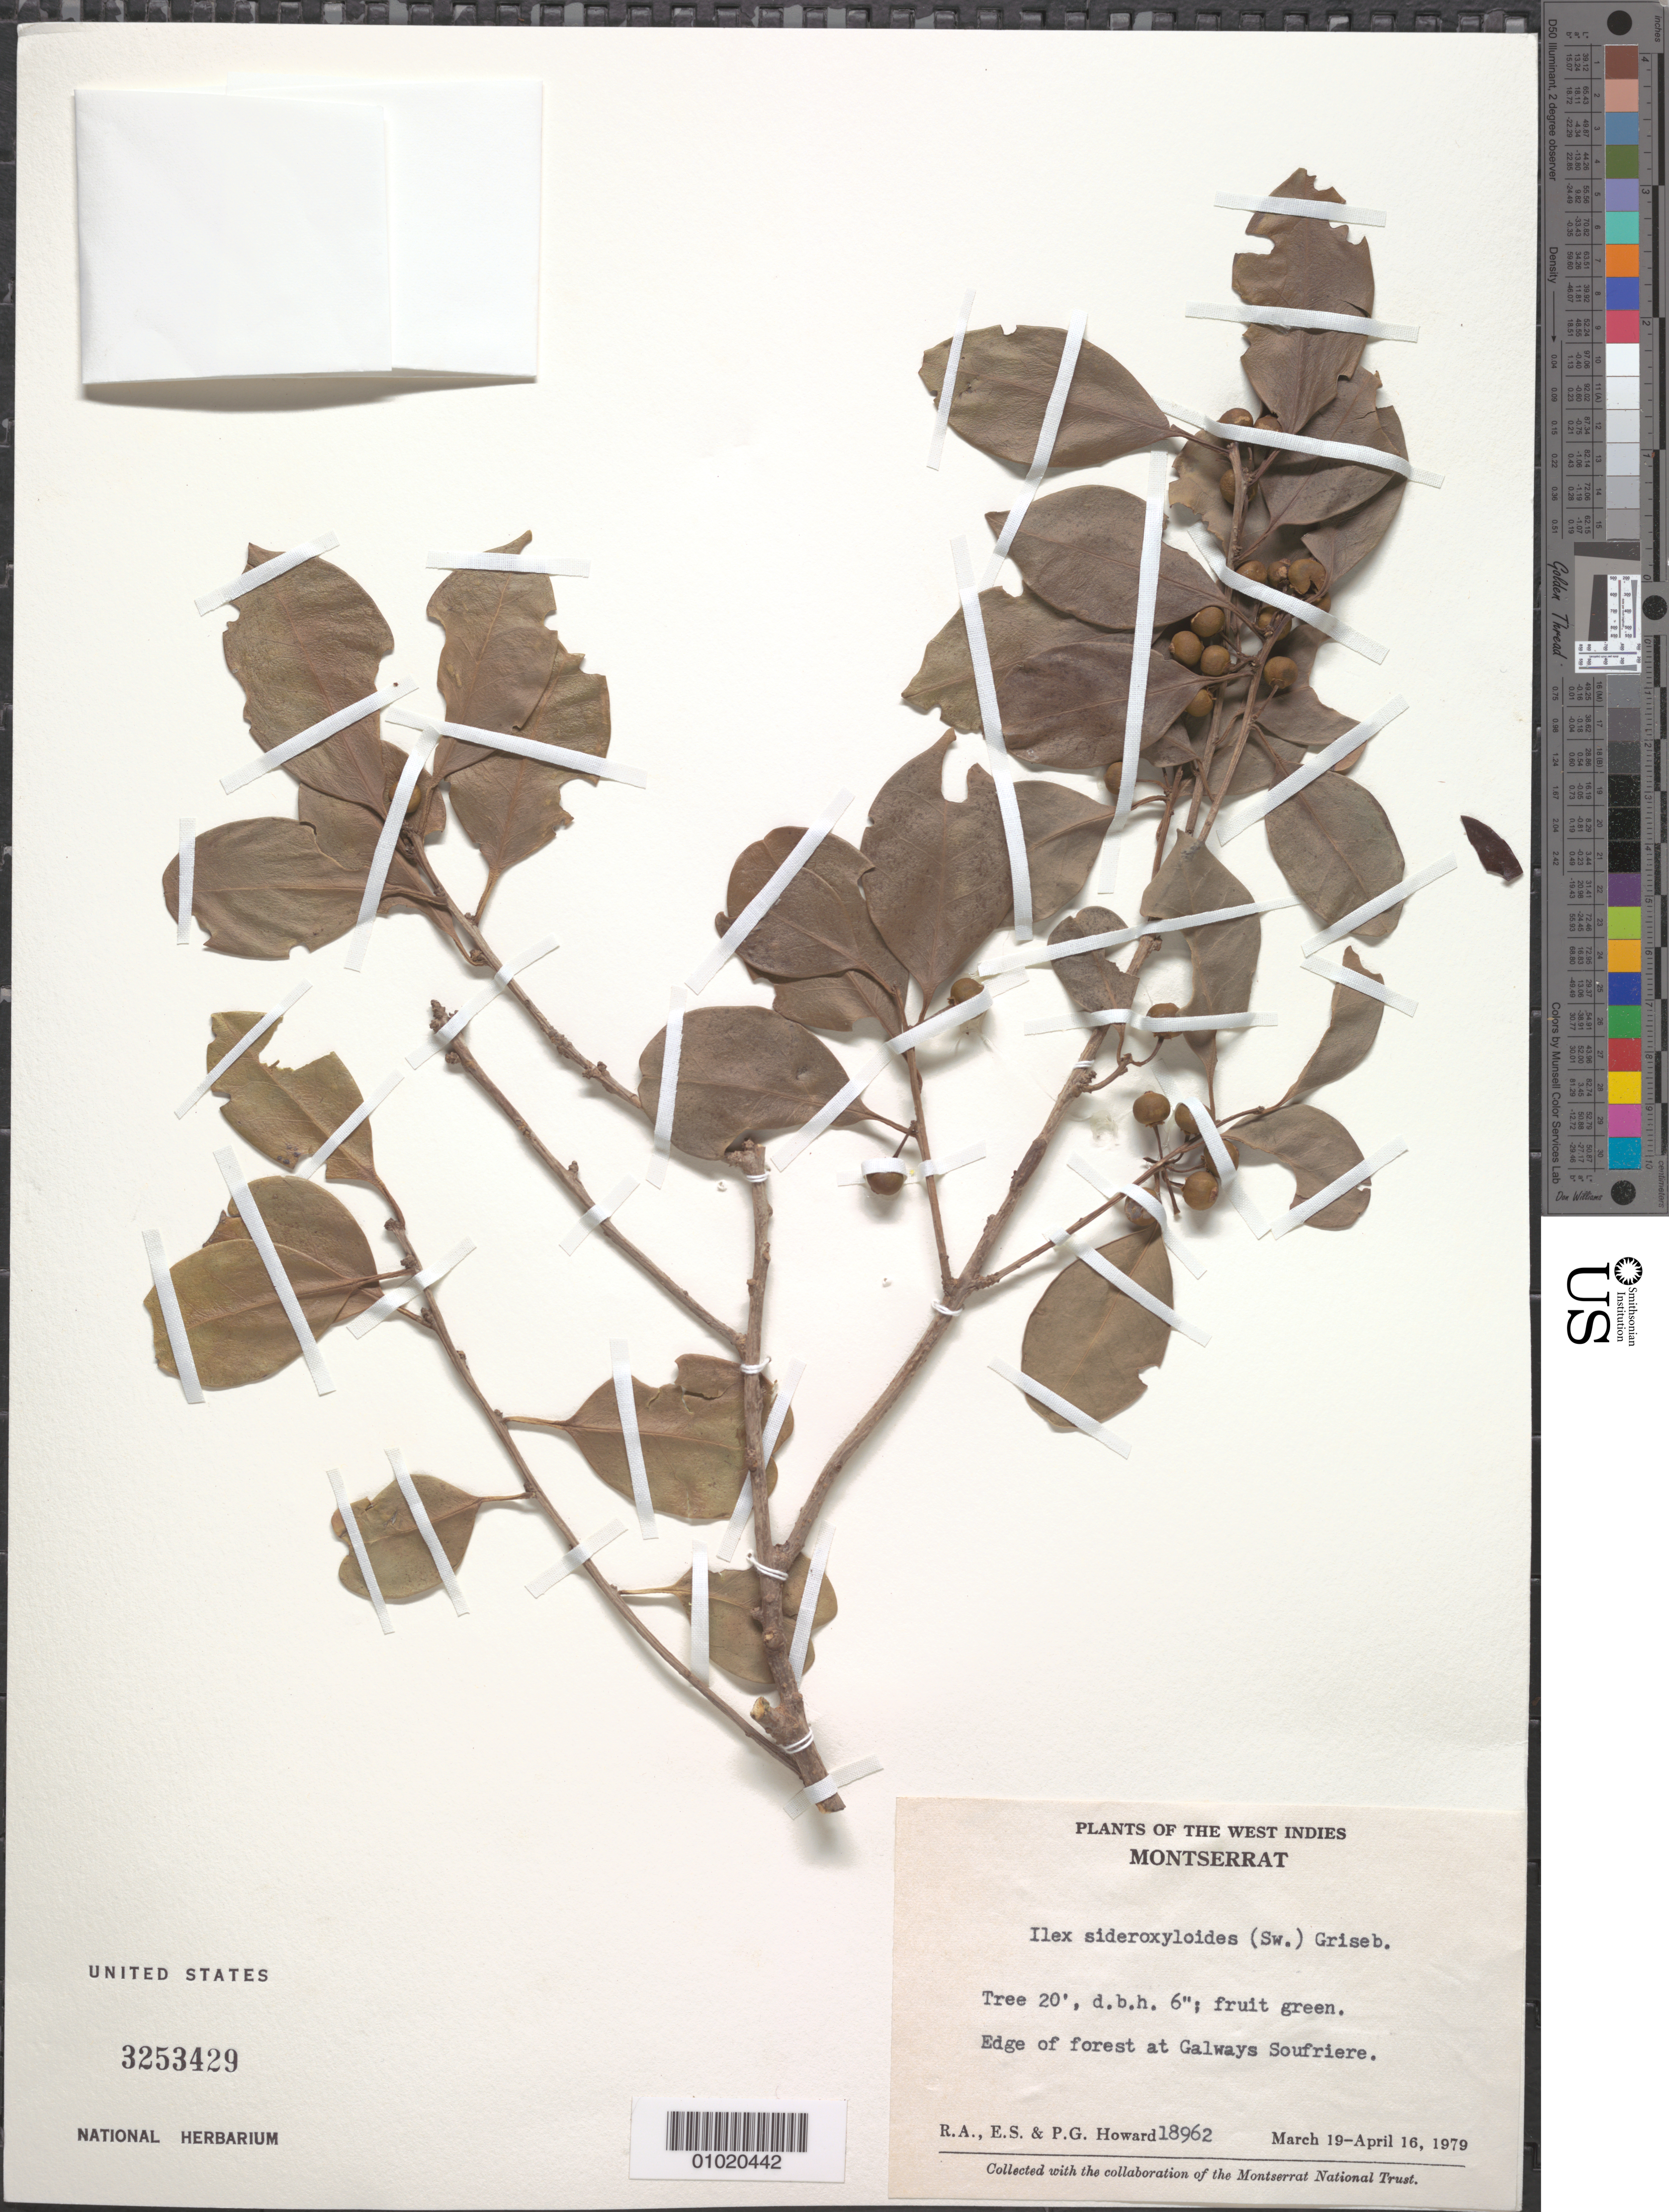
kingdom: Plantae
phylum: Tracheophyta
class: Magnoliopsida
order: Aquifoliales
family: Aquifoliaceae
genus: Ilex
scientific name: Ilex sideroxyloides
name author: (Sw.) Griseb.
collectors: R. A. Howard, E. S. Howard & P. Howard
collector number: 18962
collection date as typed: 19 Mar 1979 to 16 Apr 1979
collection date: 1979-03-19/1979-04-16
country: Montserrat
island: Montserrat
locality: Edge of forest at Galways Sourfriere.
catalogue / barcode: US 3253429